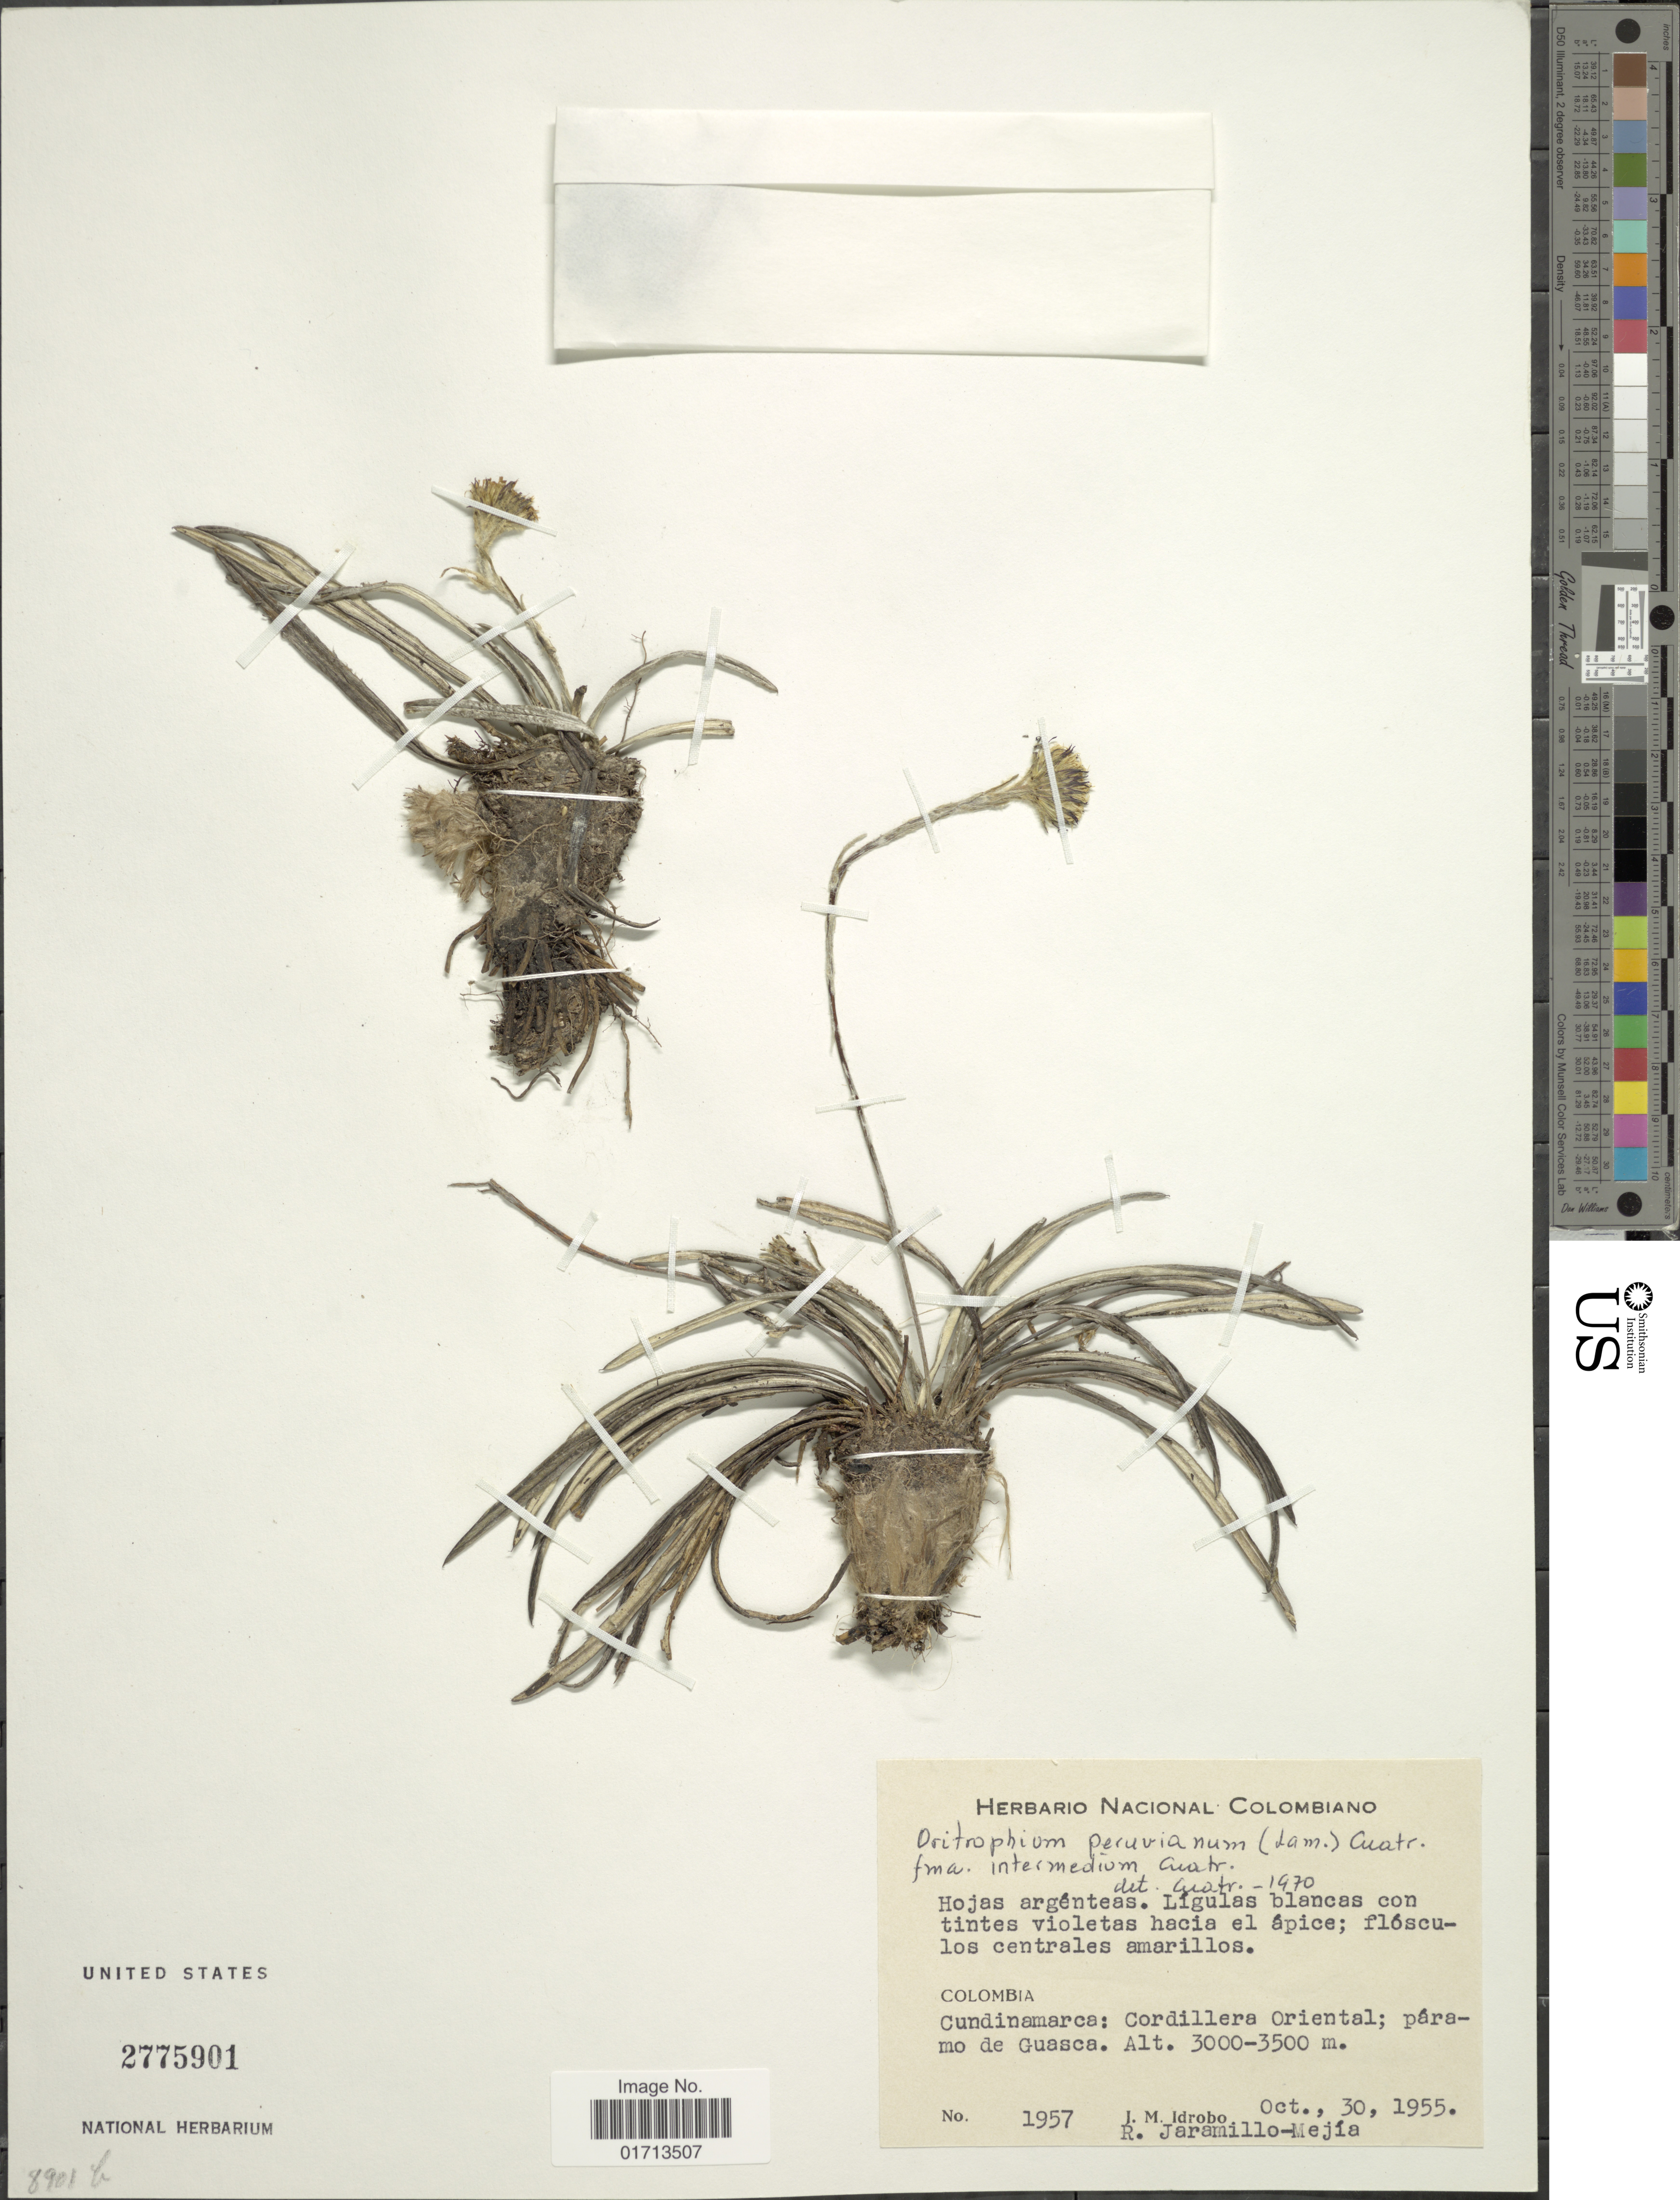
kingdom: Plantae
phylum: Tracheophyta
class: Magnoliopsida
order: Asterales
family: Asteraceae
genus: Oritrophium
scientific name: Oritrophium peruvianum f. intermedium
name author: Cuatrec.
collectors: J. M. Idrobo & R. Jaramillo M.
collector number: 1957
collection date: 1955-10-30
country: Colombia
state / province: Cundinamarca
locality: Cordillera Oriental; paramo de Guasca.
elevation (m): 3000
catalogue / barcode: US 2775901